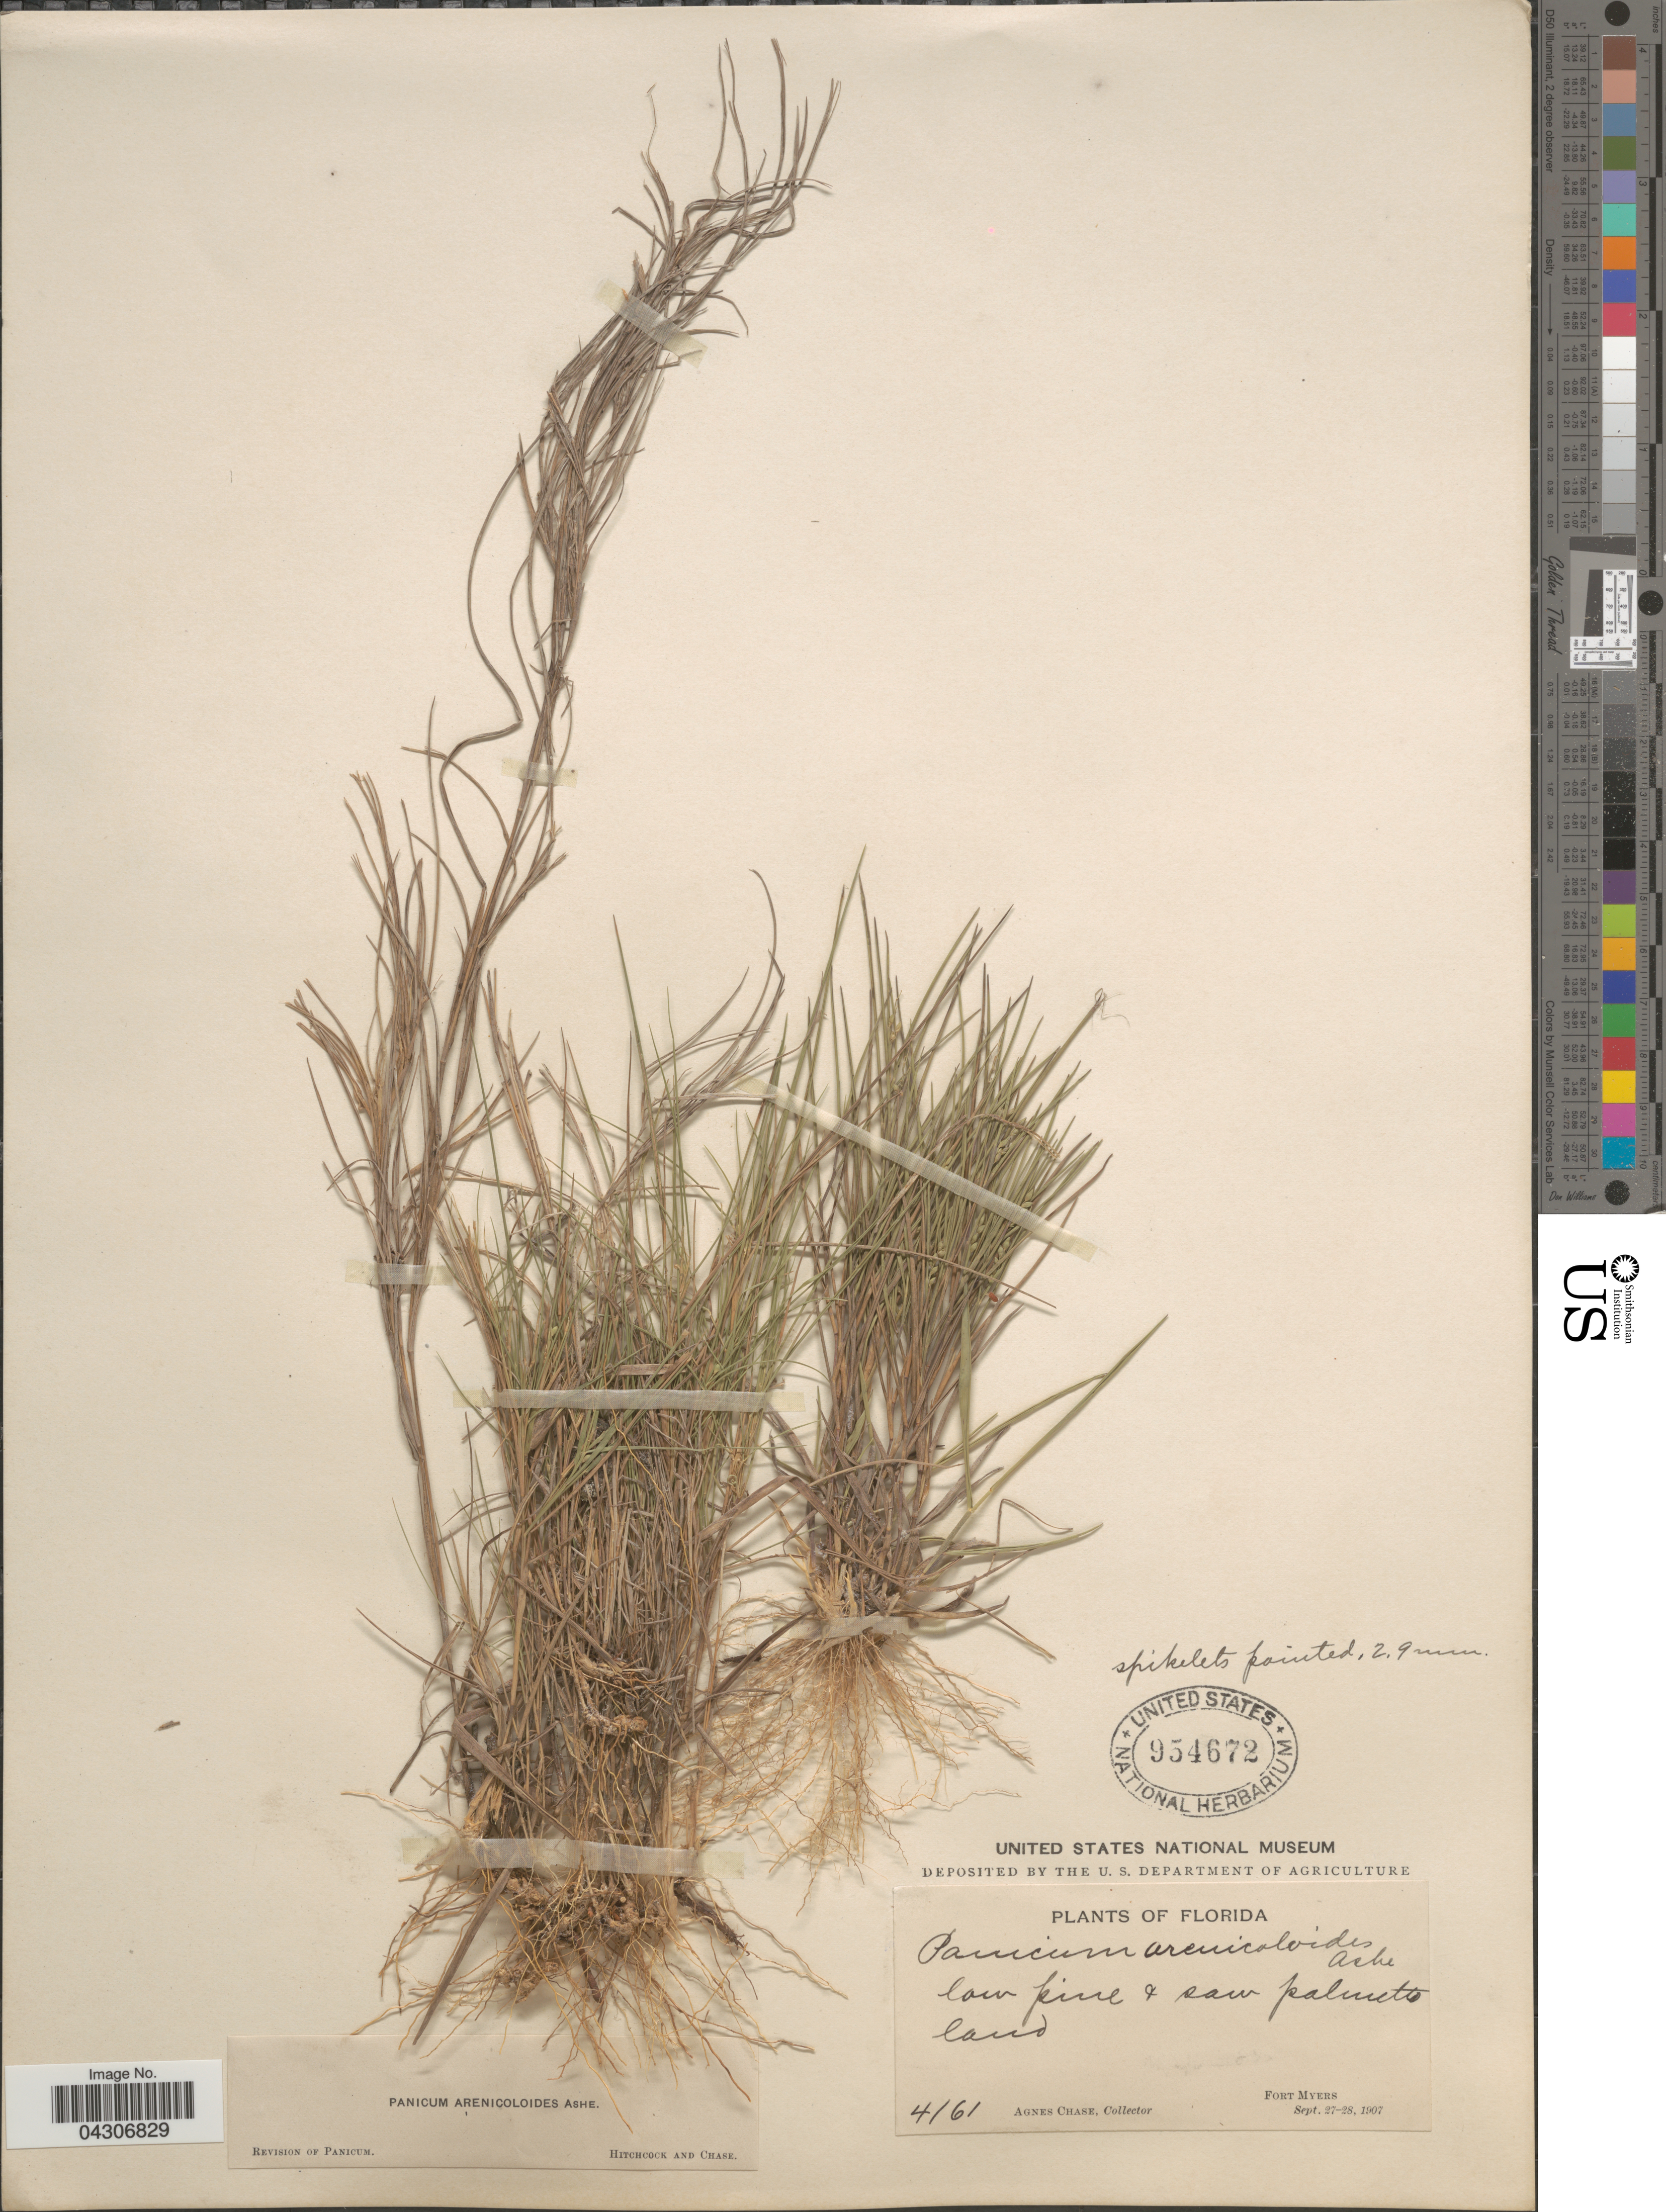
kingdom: Plantae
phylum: Tracheophyta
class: Liliopsida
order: Poales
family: Poaceae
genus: Dichanthelium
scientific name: Dichanthelium aciculare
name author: (Desv. ex Poir.) Gould & C.A. Clark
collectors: A. Chase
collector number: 4161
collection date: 1907-09-27/1907-09-28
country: United States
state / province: Florida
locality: Low pine + saw palmetto land. Fort Myers.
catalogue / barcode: US 954672